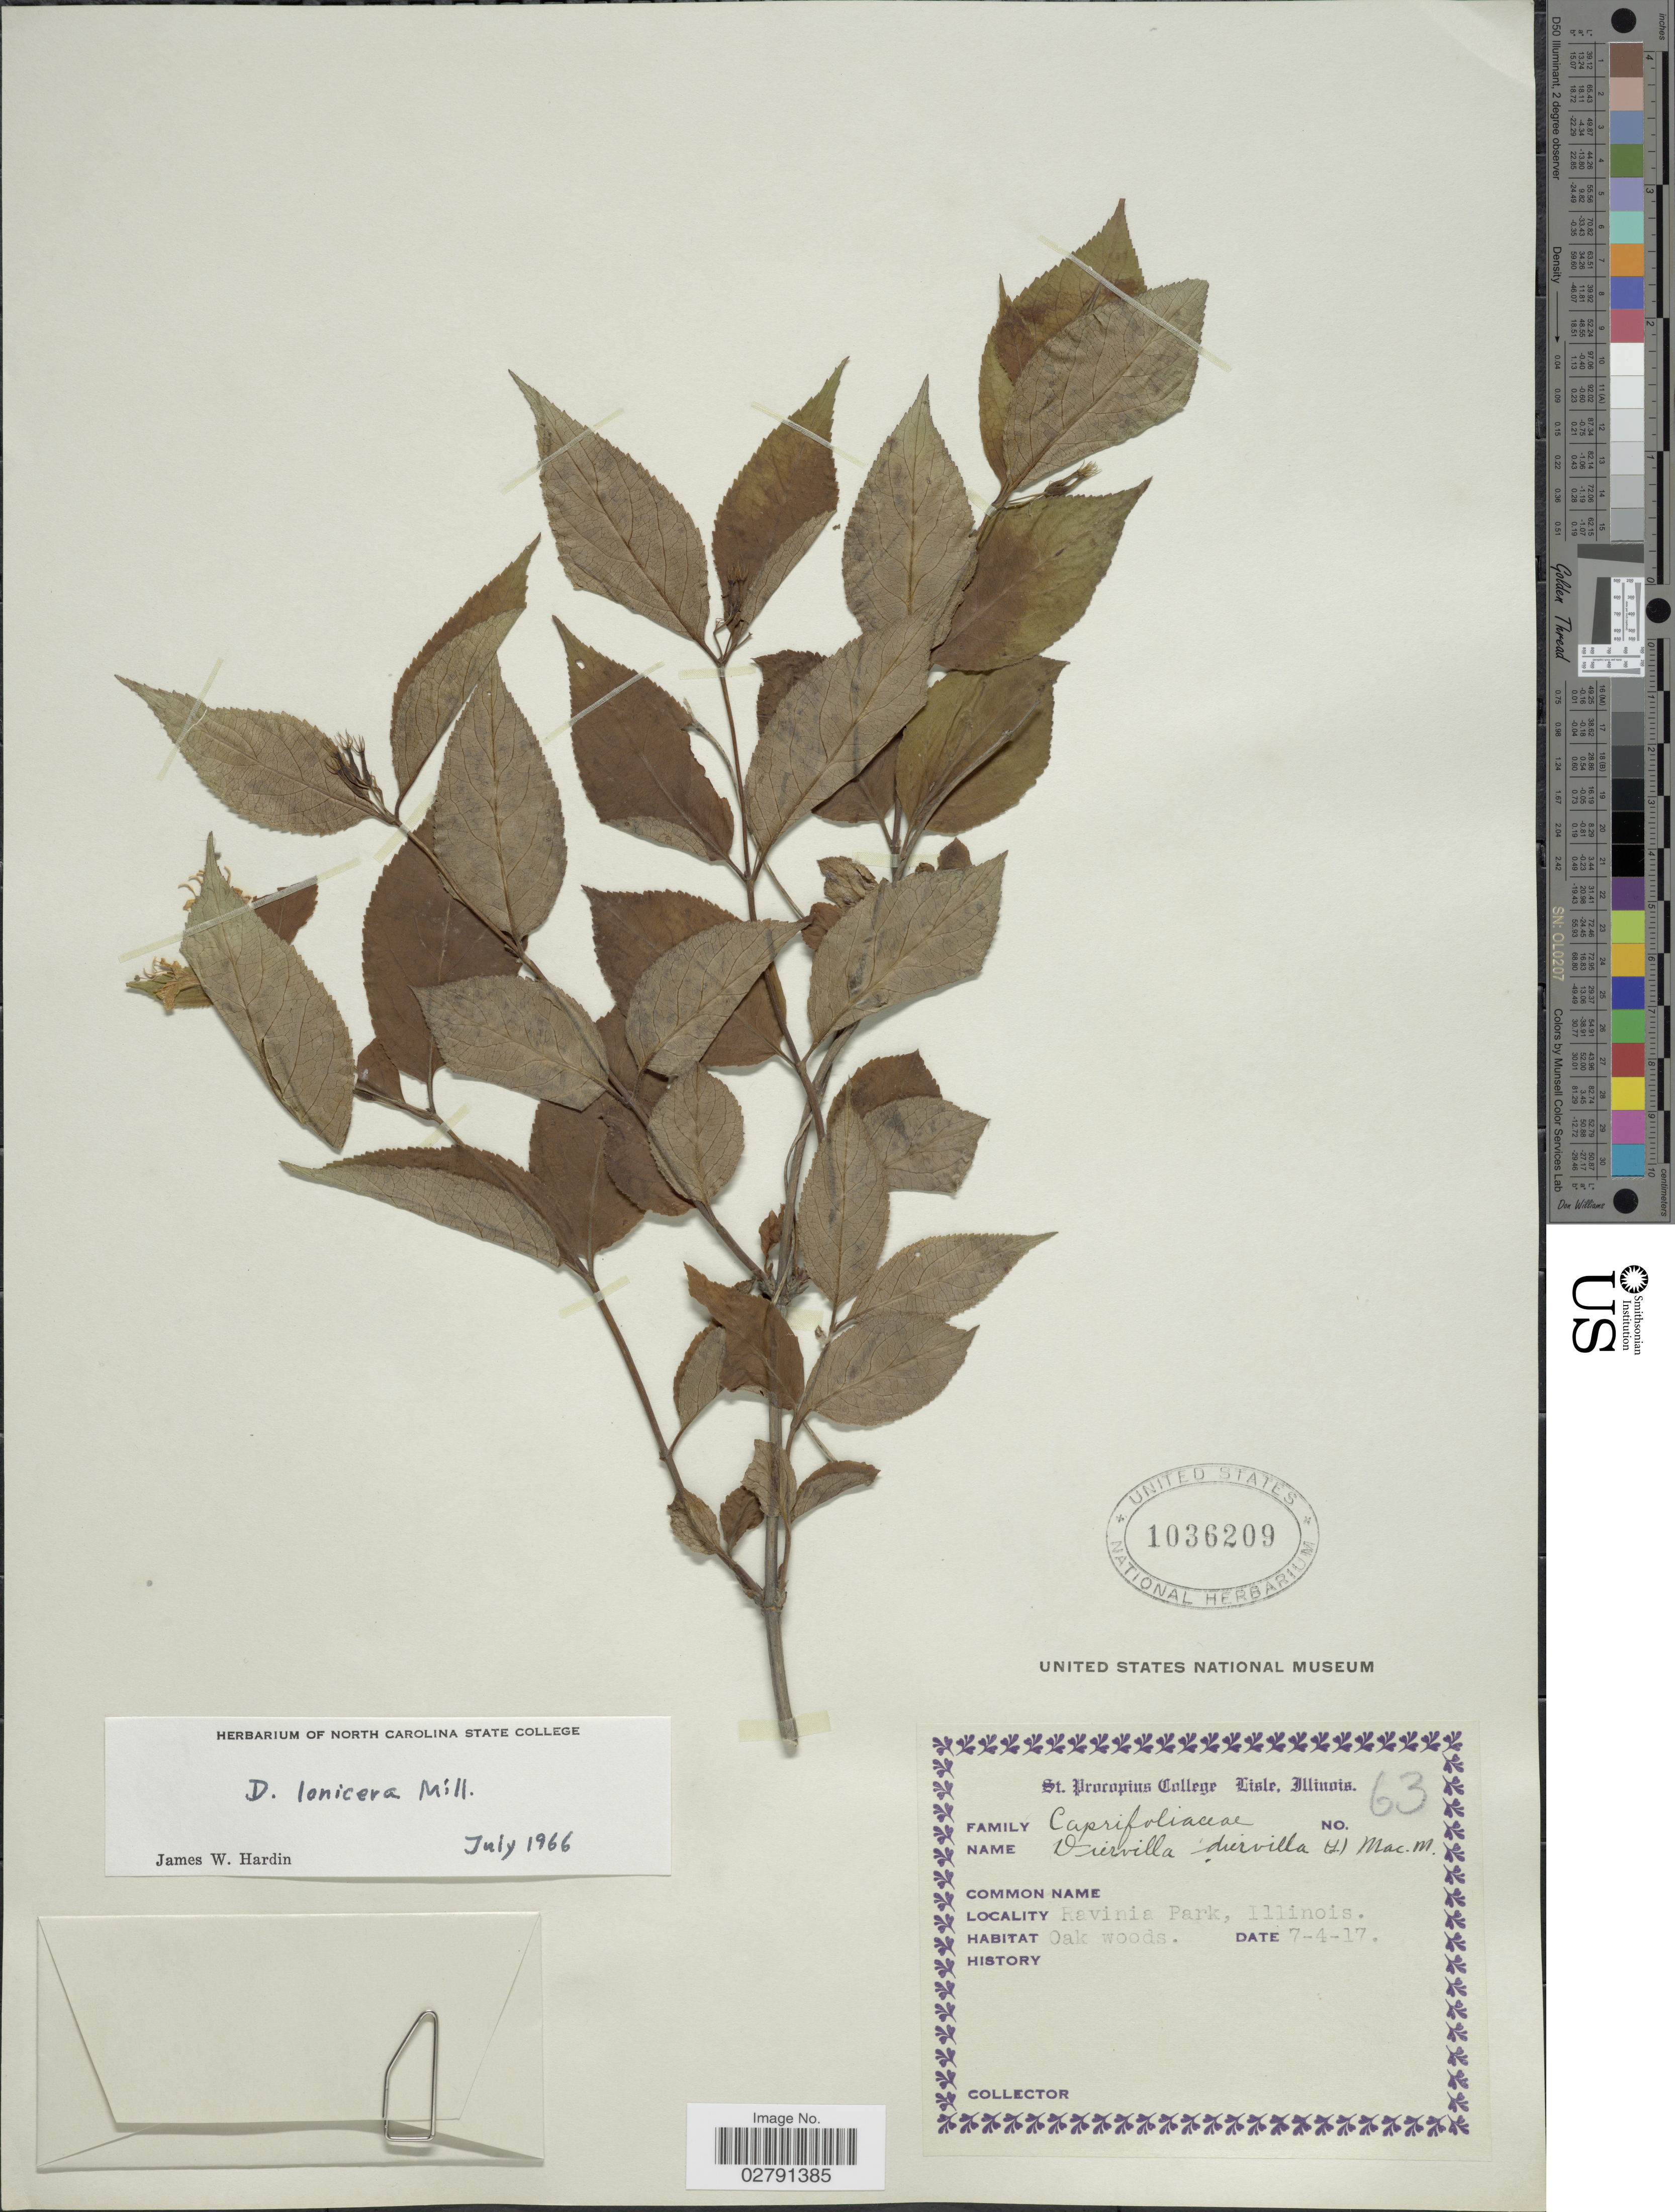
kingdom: Plantae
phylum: Tracheophyta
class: Magnoliopsida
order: Dipsacales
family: Caprifoliaceae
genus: Diervilla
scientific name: Diervilla lonicera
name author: Mill.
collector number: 63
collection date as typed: Transcribed d/m/y: 4/7/17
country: United States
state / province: Illinois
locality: Ravinia Park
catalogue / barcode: US 1036209